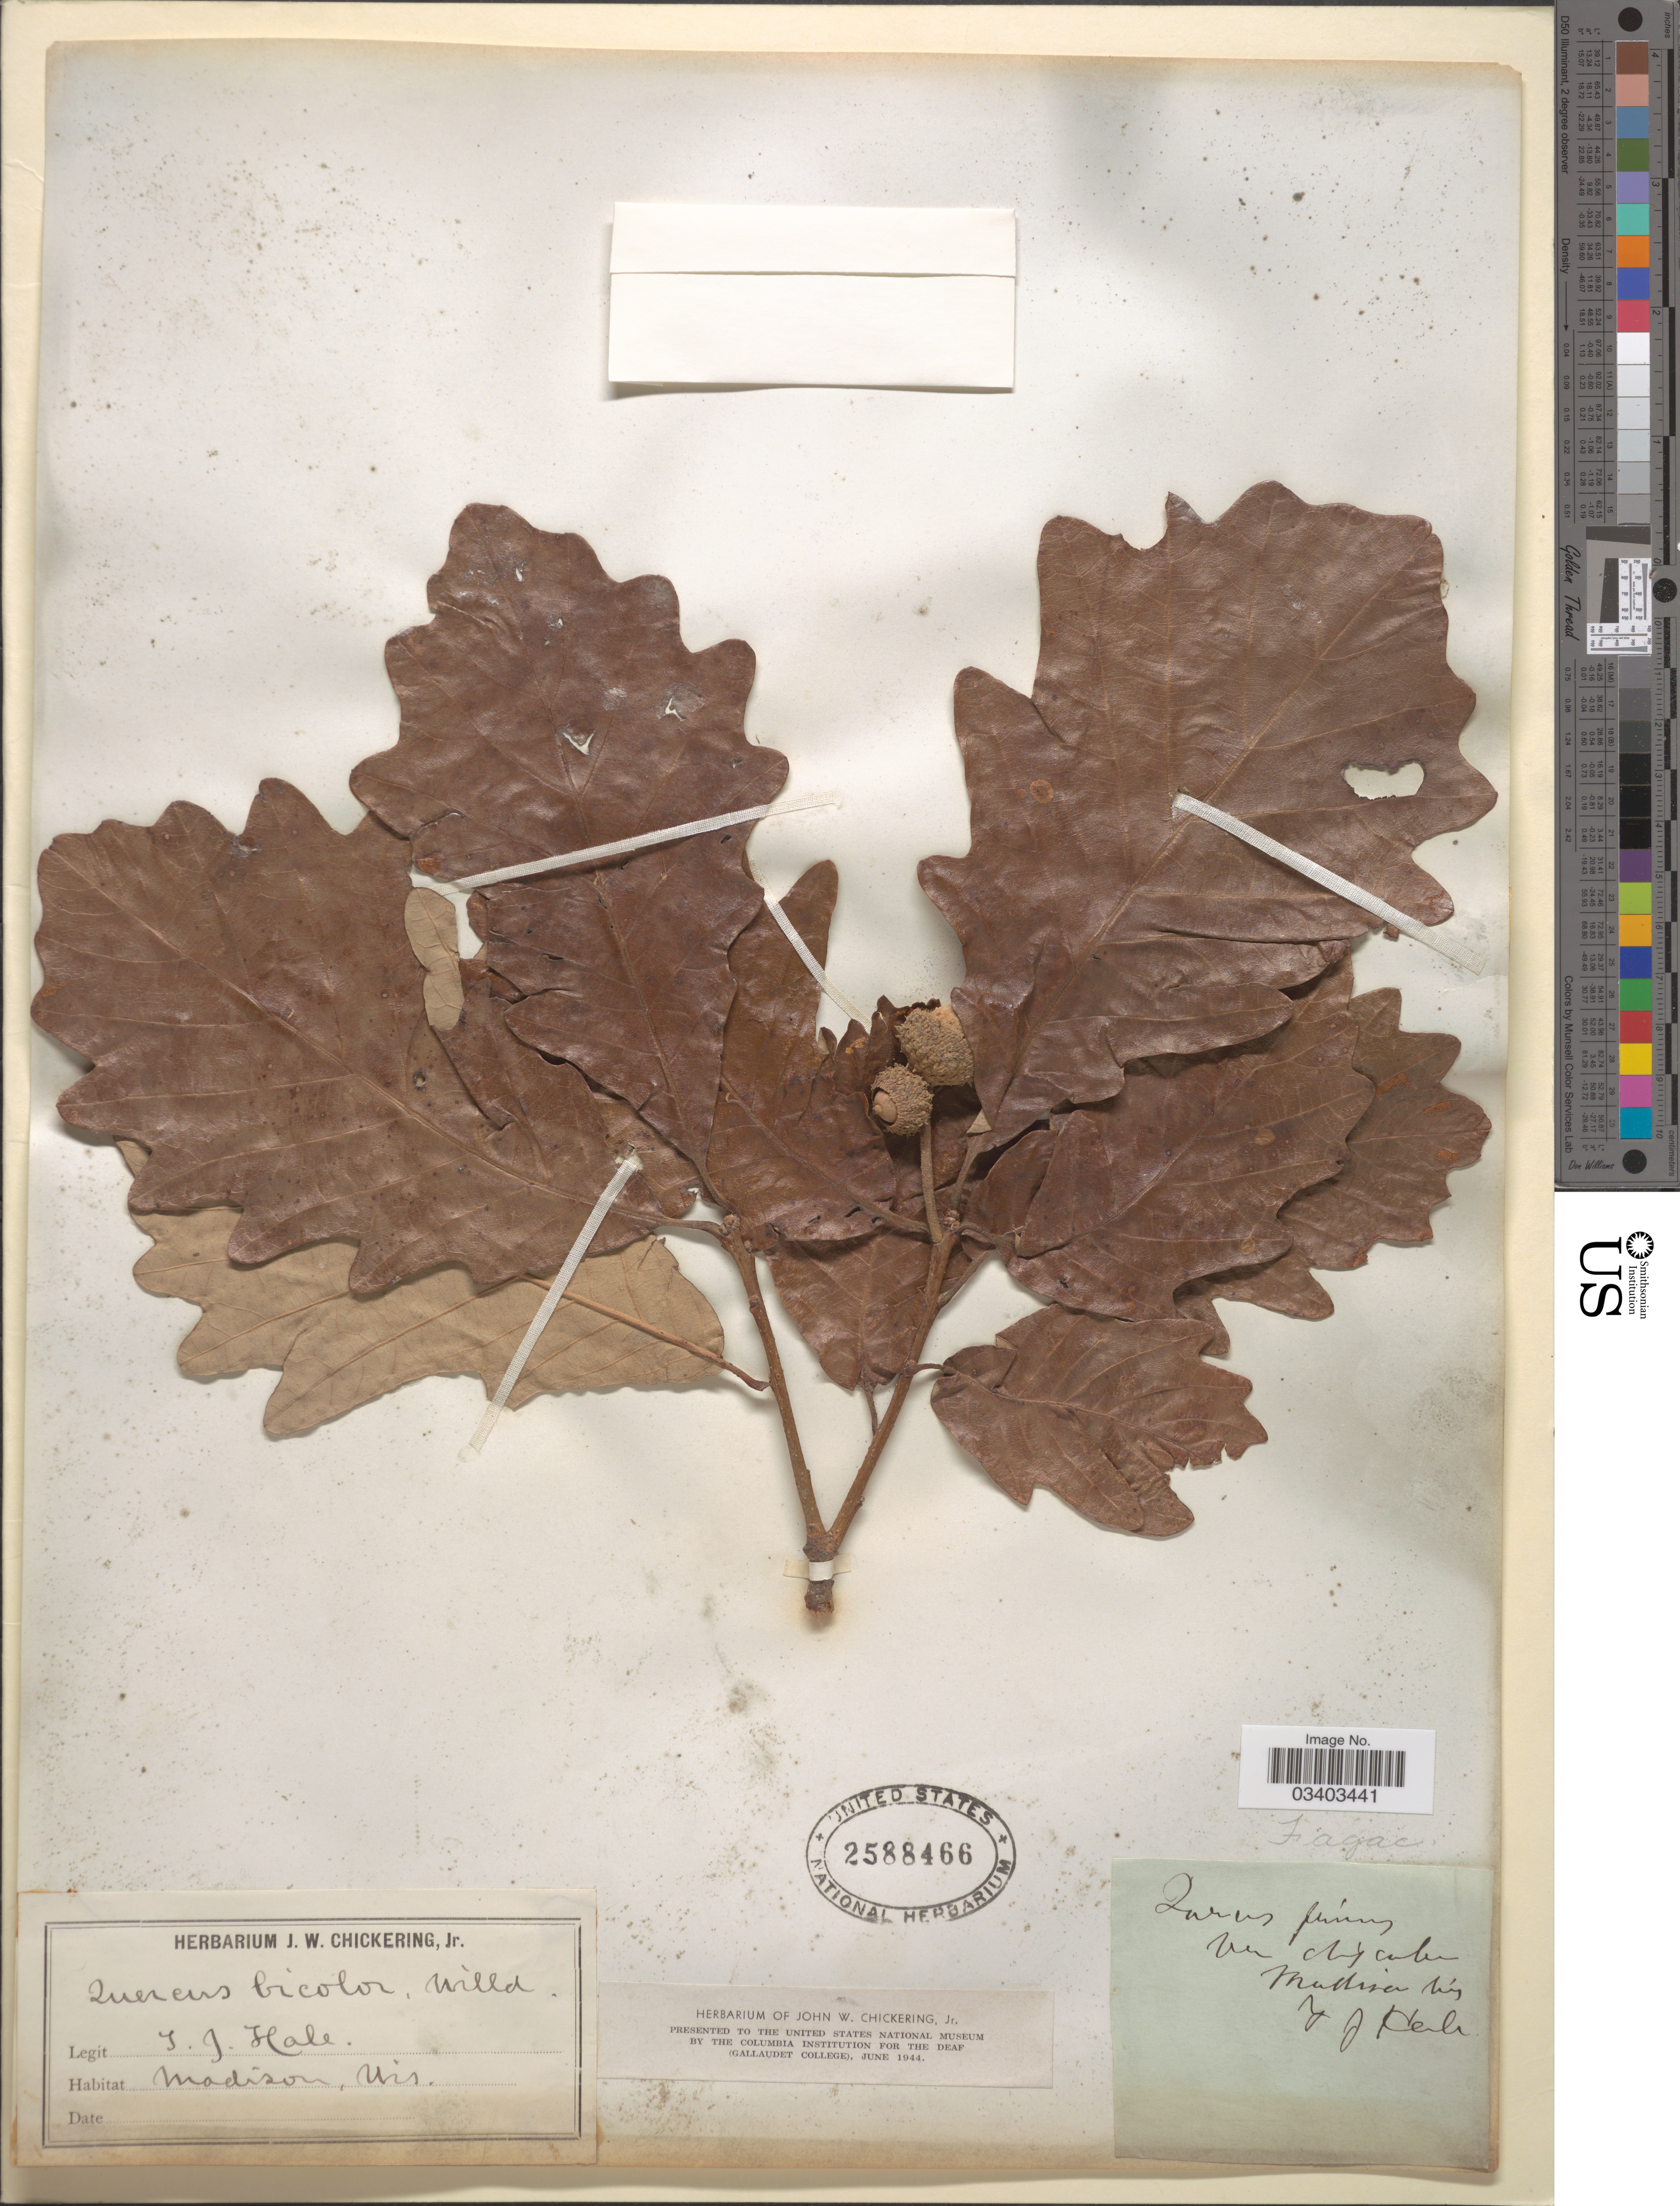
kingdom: Plantae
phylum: Tracheophyta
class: Magnoliopsida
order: Fagales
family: Fagaceae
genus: Quercus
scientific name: Quercus bicolor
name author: Willd.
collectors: T. Hale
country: United States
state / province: Wisconsin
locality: Madison.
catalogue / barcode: US 2588466